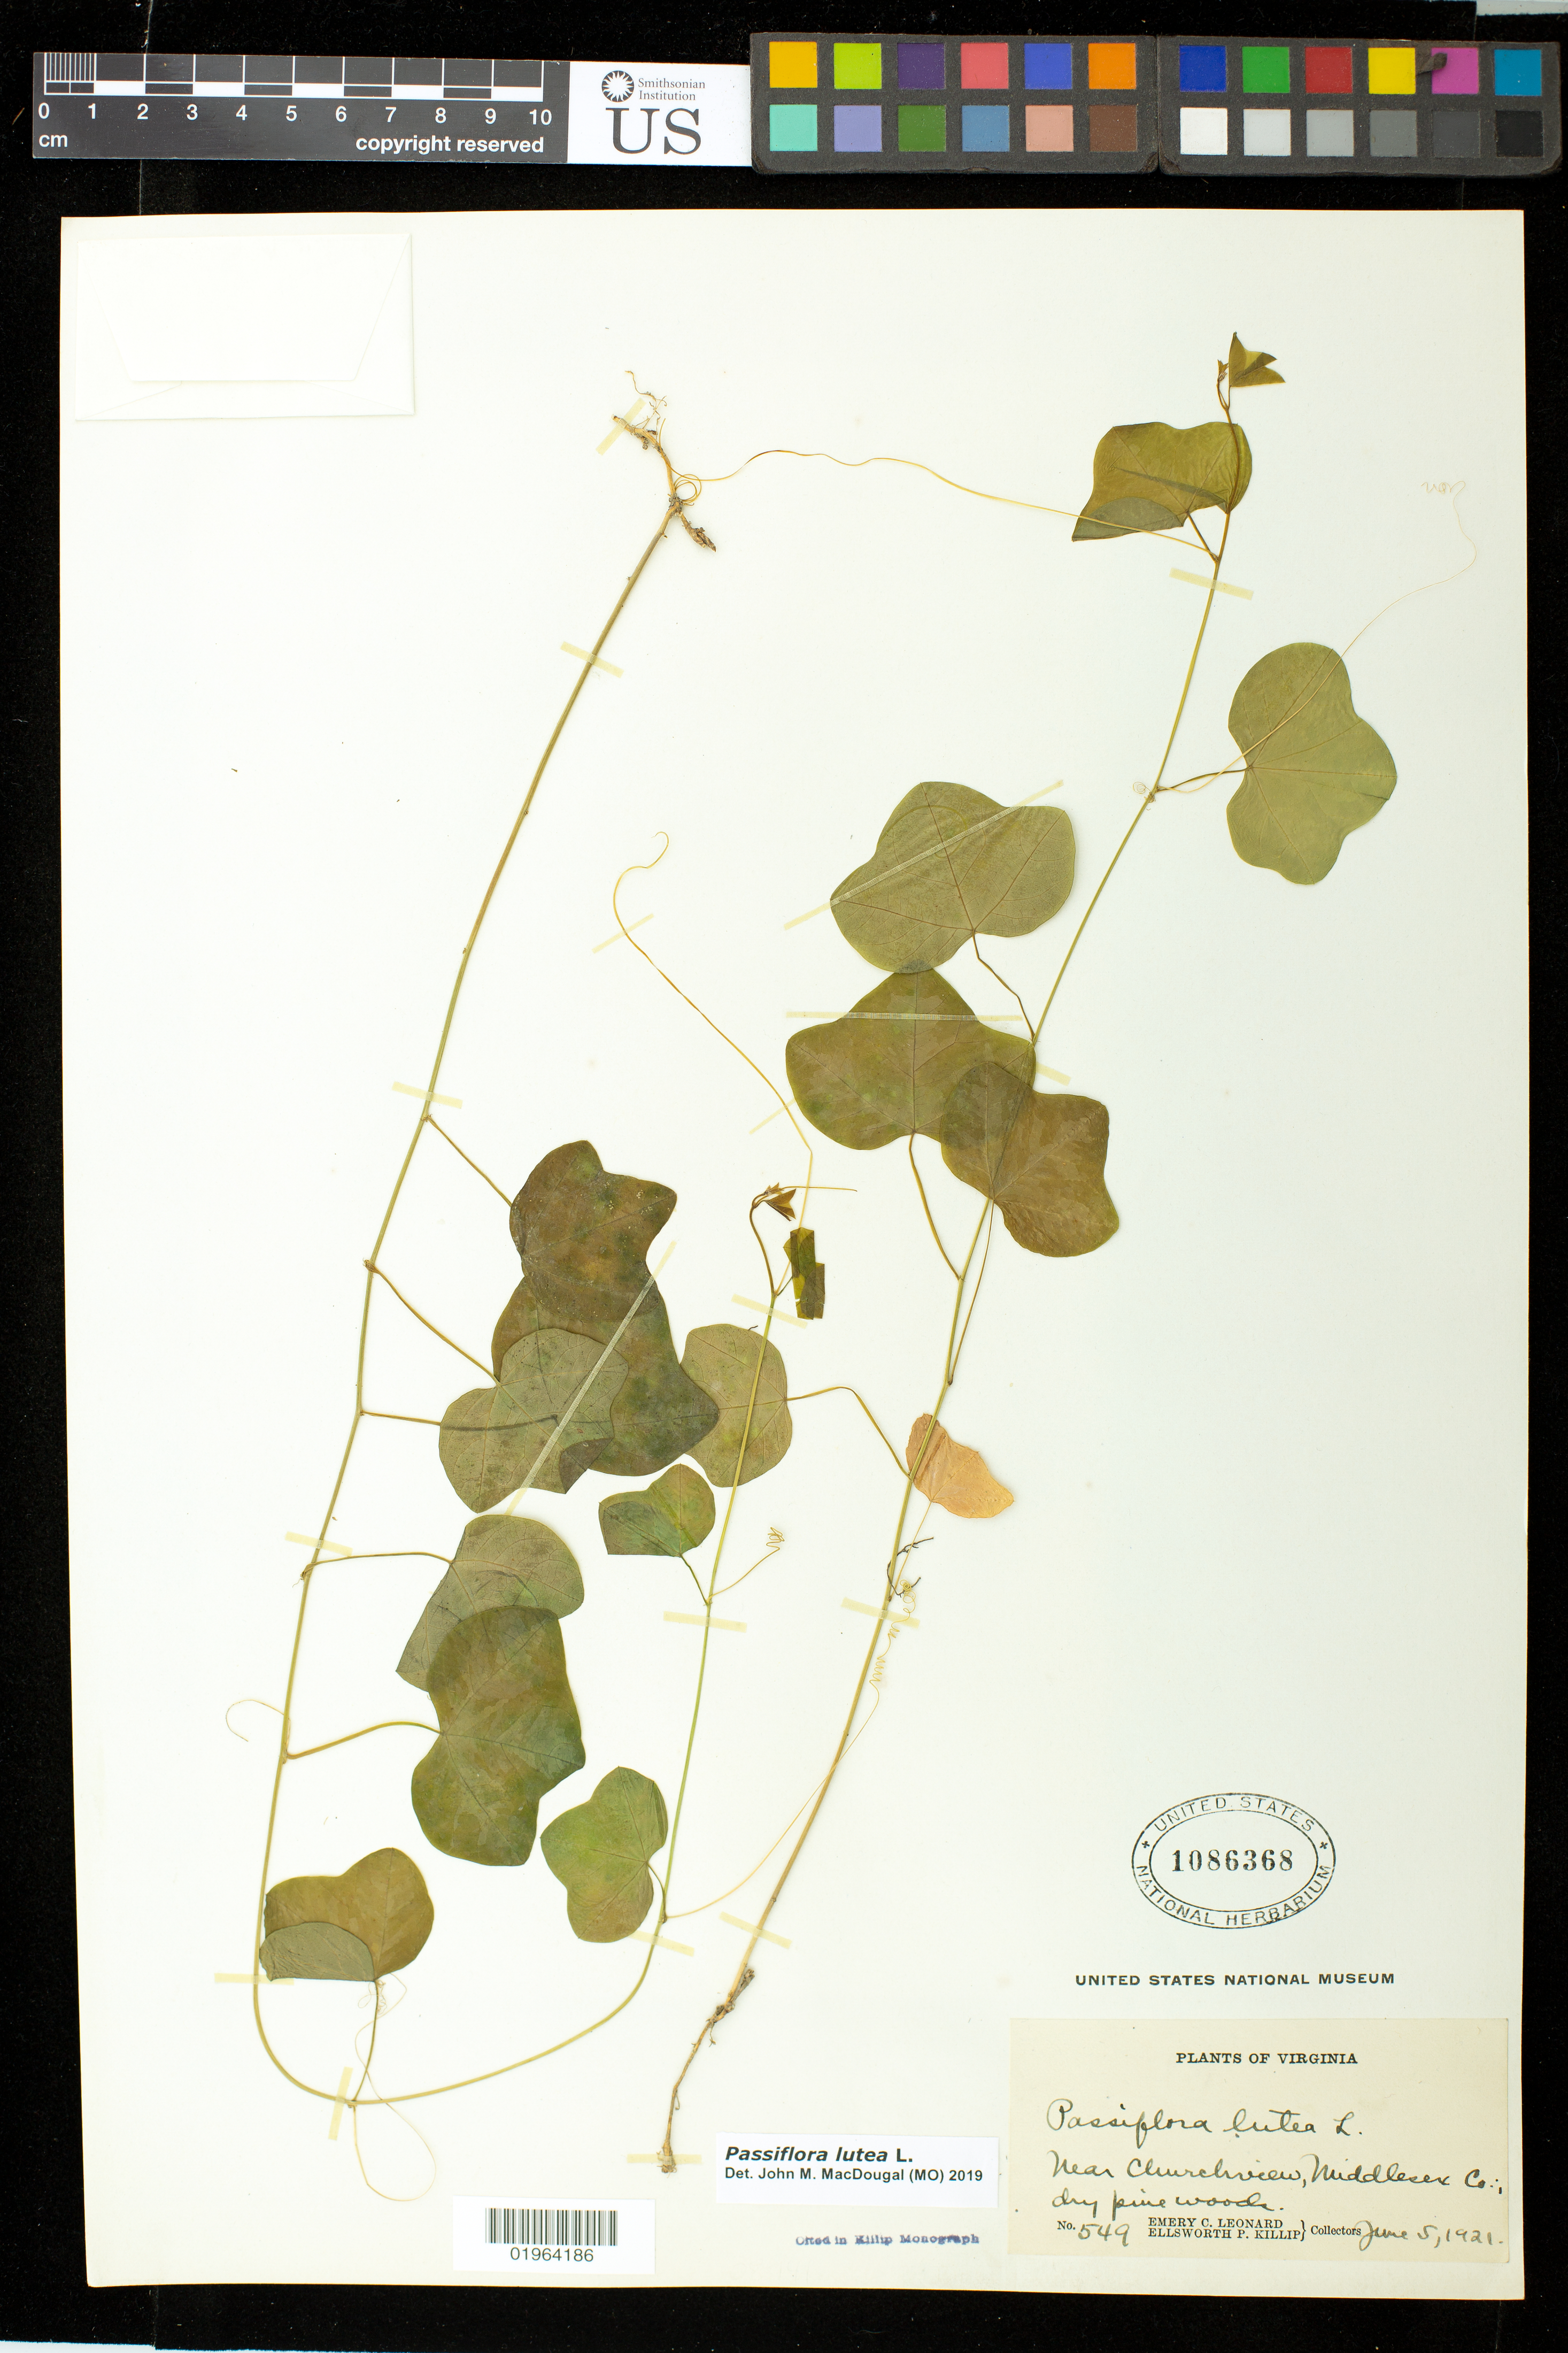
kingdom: Plantae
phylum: Tracheophyta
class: Magnoliopsida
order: Malpighiales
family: Passifloraceae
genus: Passiflora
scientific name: Passiflora lutea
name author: L.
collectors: E. C. Leonard & E. P. Killip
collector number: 549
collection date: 1921-06-05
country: United States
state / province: Virginia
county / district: Middlesex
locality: Near Churchview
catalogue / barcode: US 1086368